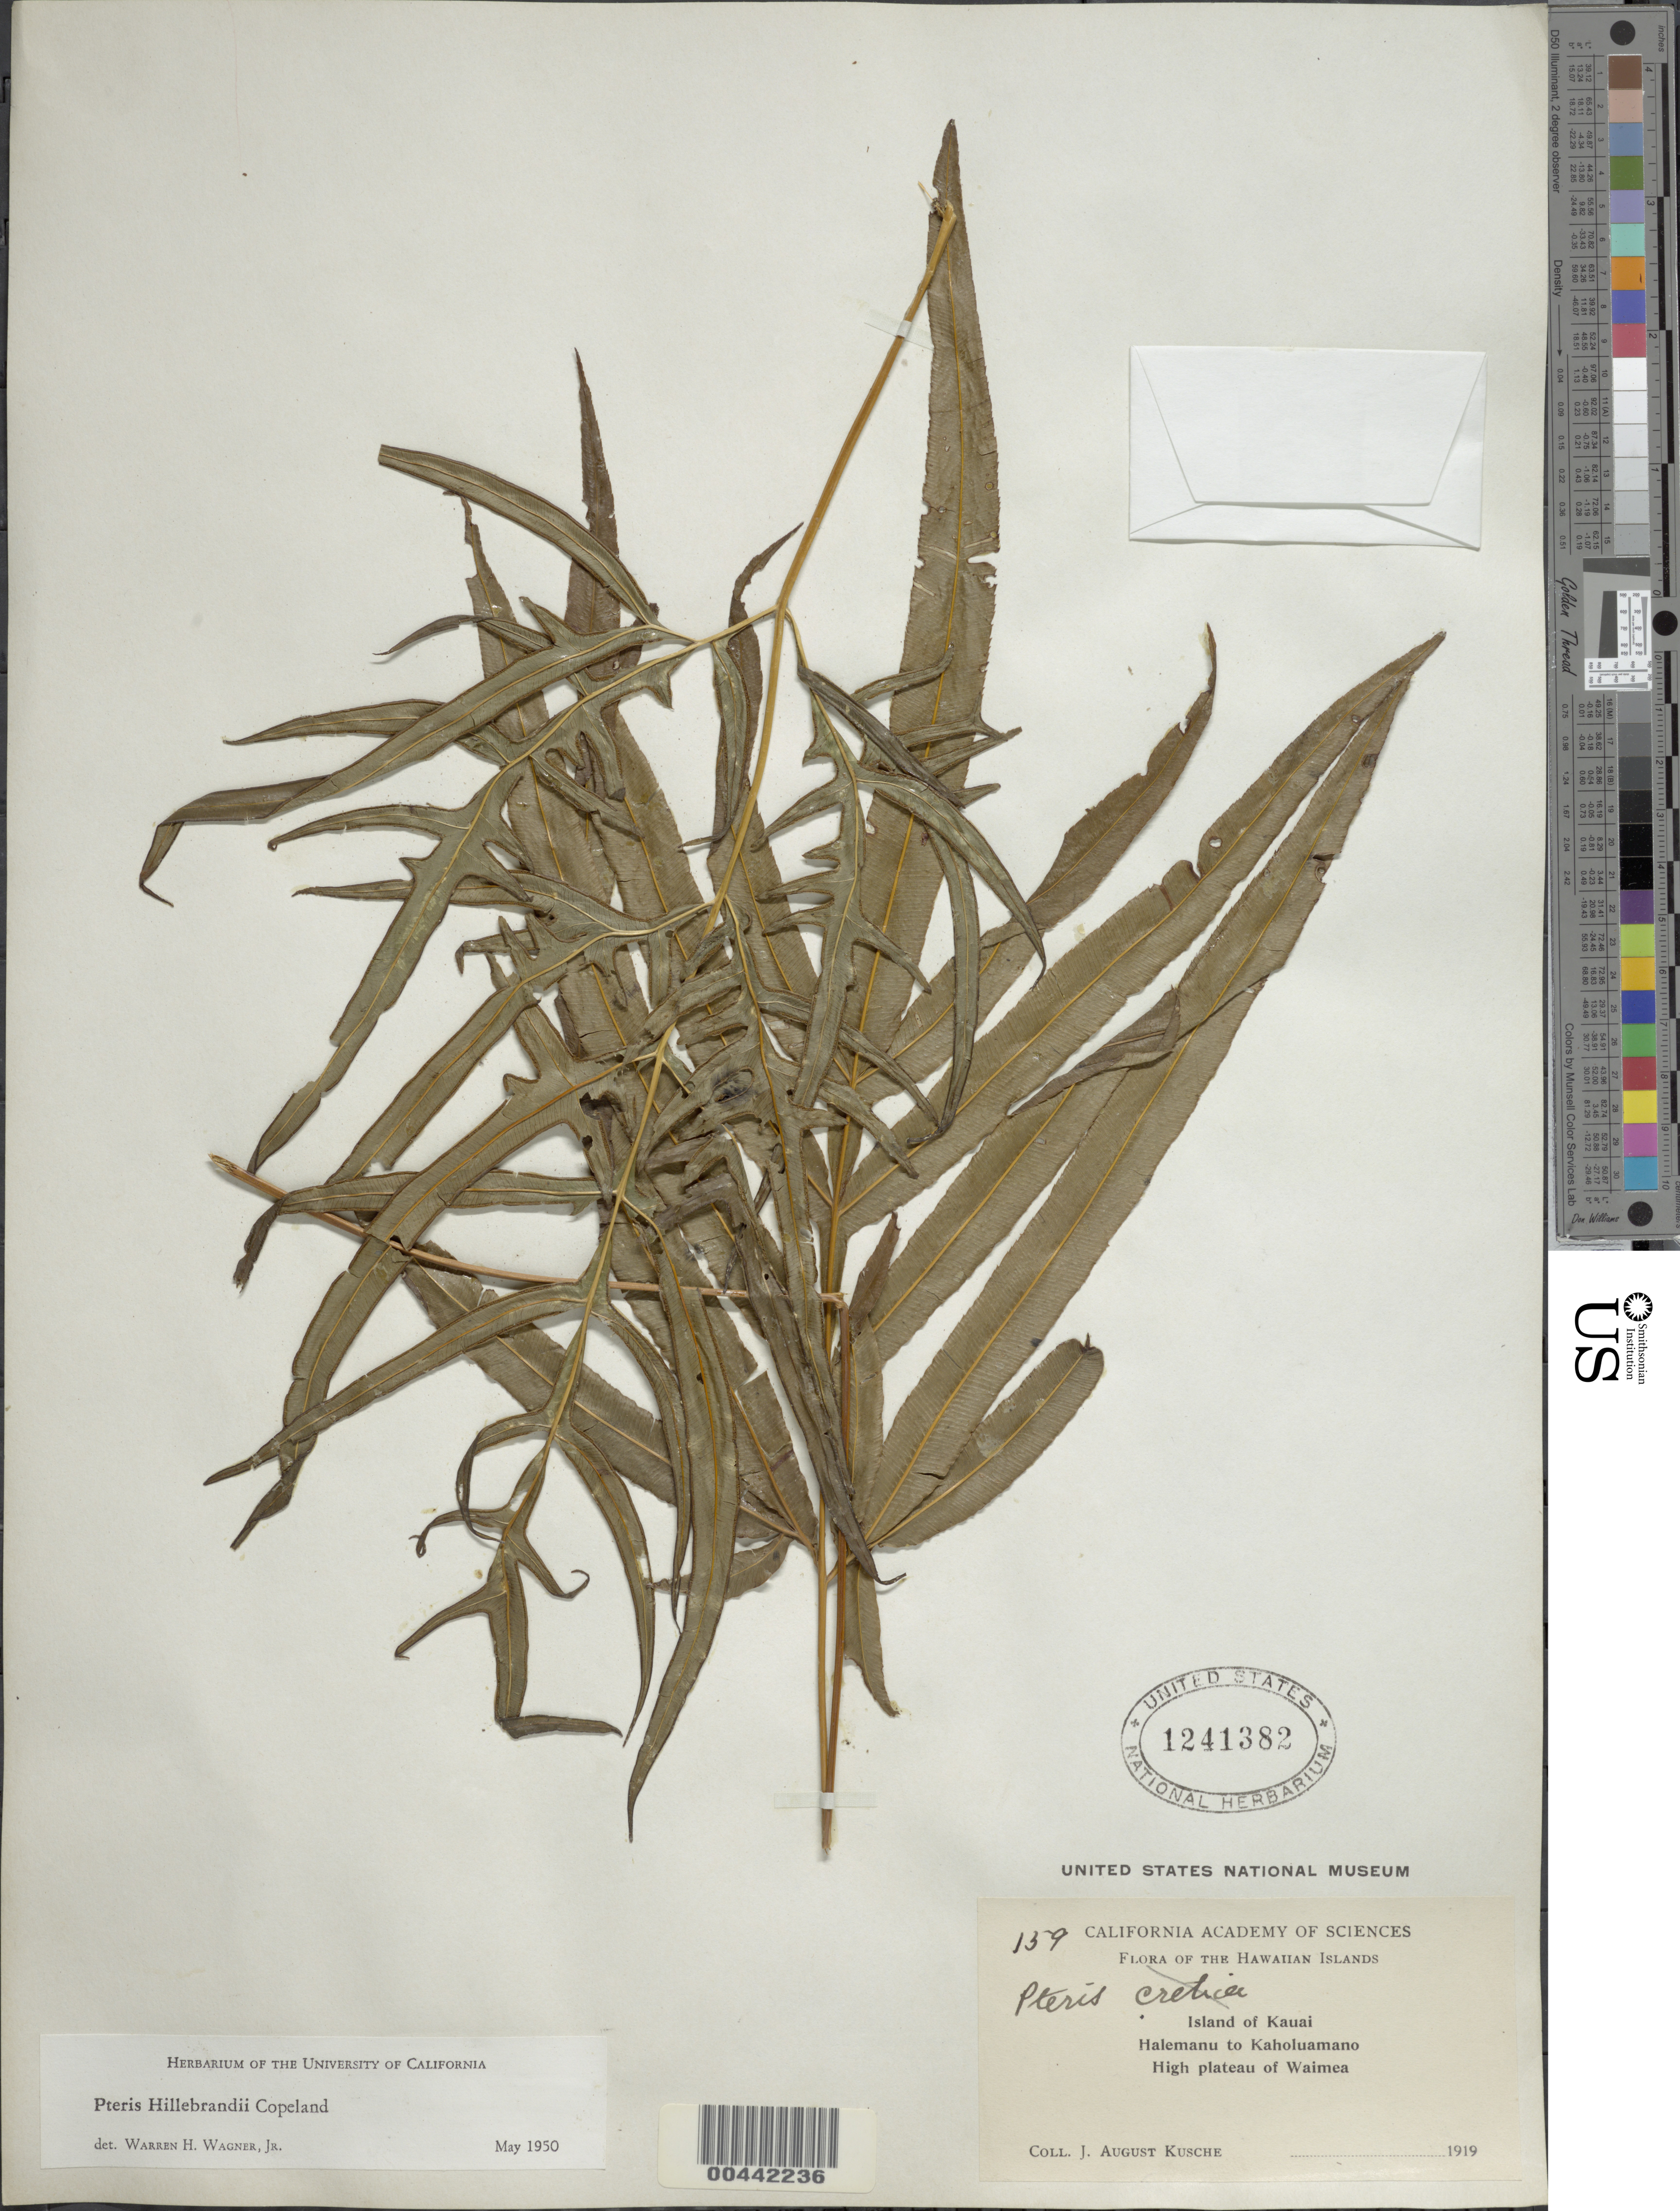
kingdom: Plantae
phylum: Tracheophyta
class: Polypodiopsida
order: Polypodiales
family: Pteridaceae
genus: Pteris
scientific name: Pteris x hillebrandii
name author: Copel.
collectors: J. Kusche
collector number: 159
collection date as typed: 1919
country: United States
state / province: Hawaii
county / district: Kauai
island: Kaua'i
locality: Halemanu to Kaholuamano, high plateau of Waimea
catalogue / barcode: US 1241382